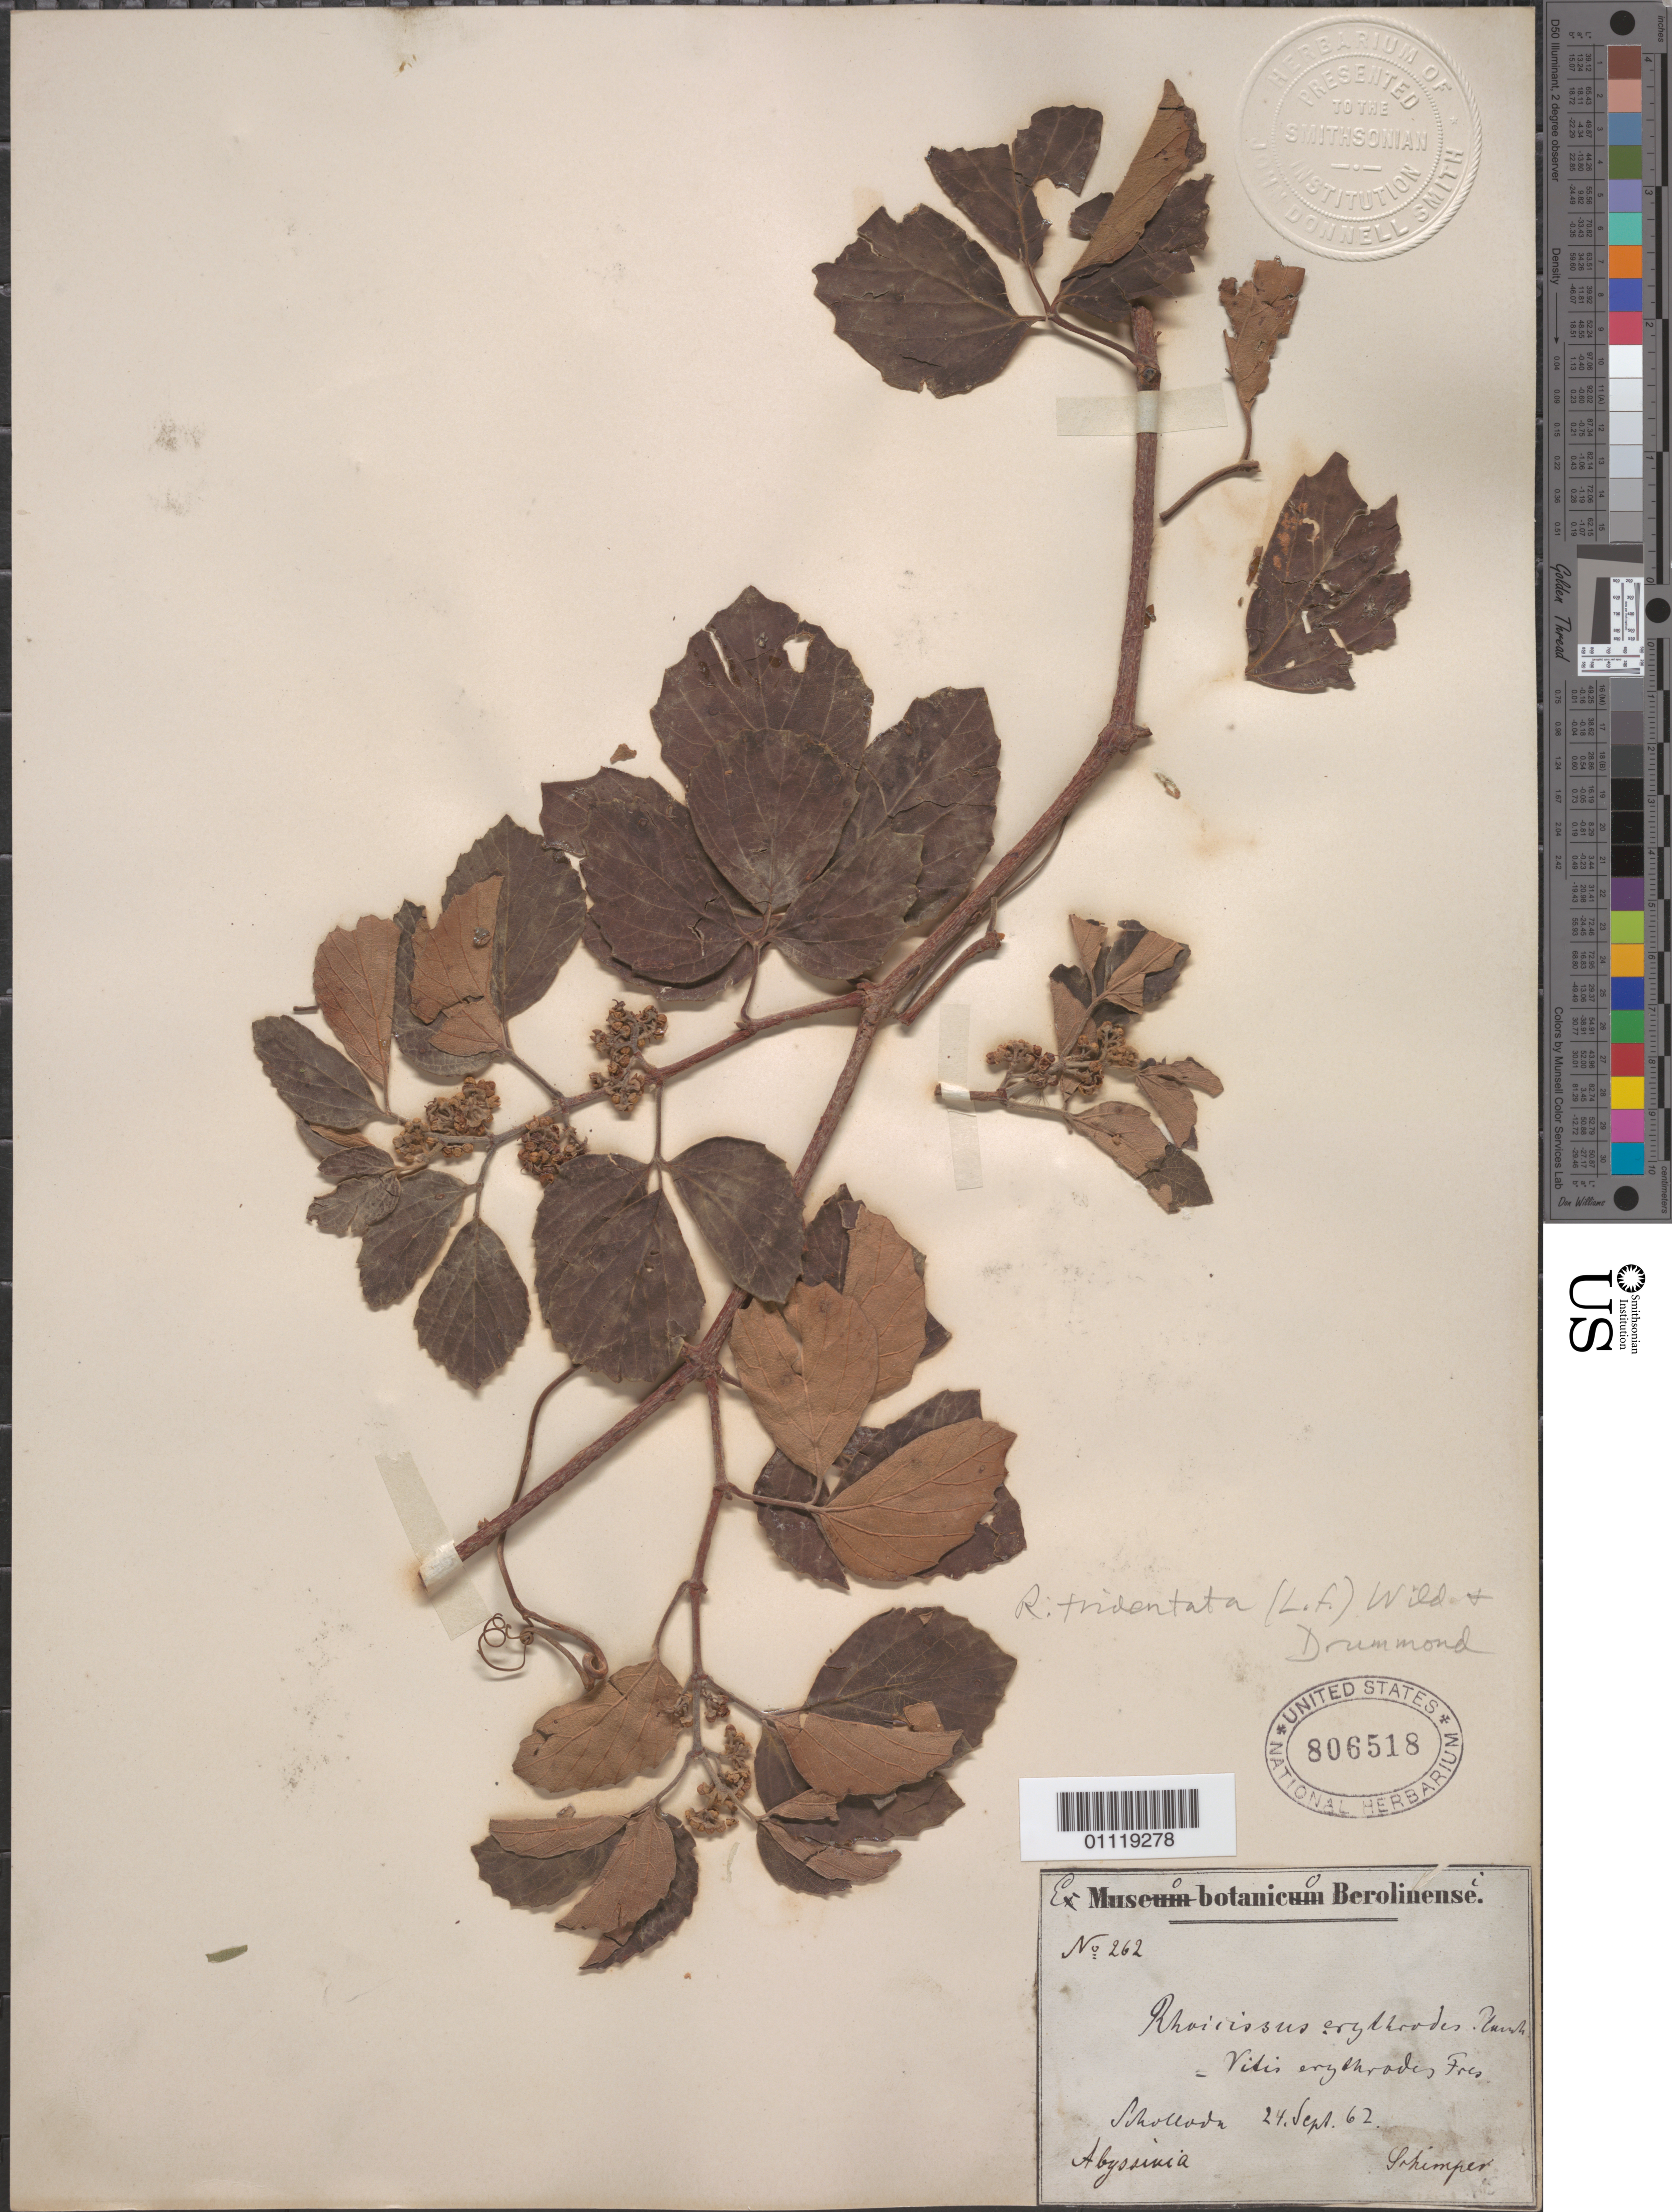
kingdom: Plantae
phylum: Tracheophyta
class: Magnoliopsida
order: Vitales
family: Vitaceae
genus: Rhoicissus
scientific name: Rhoicissus tridentata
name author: (L. f.) Wild & R.B. Drumm.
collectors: ex Museo Botanico Berolinensi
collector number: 262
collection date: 1862-09-24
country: Ethiopia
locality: Abyssinia.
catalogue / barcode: US 806518